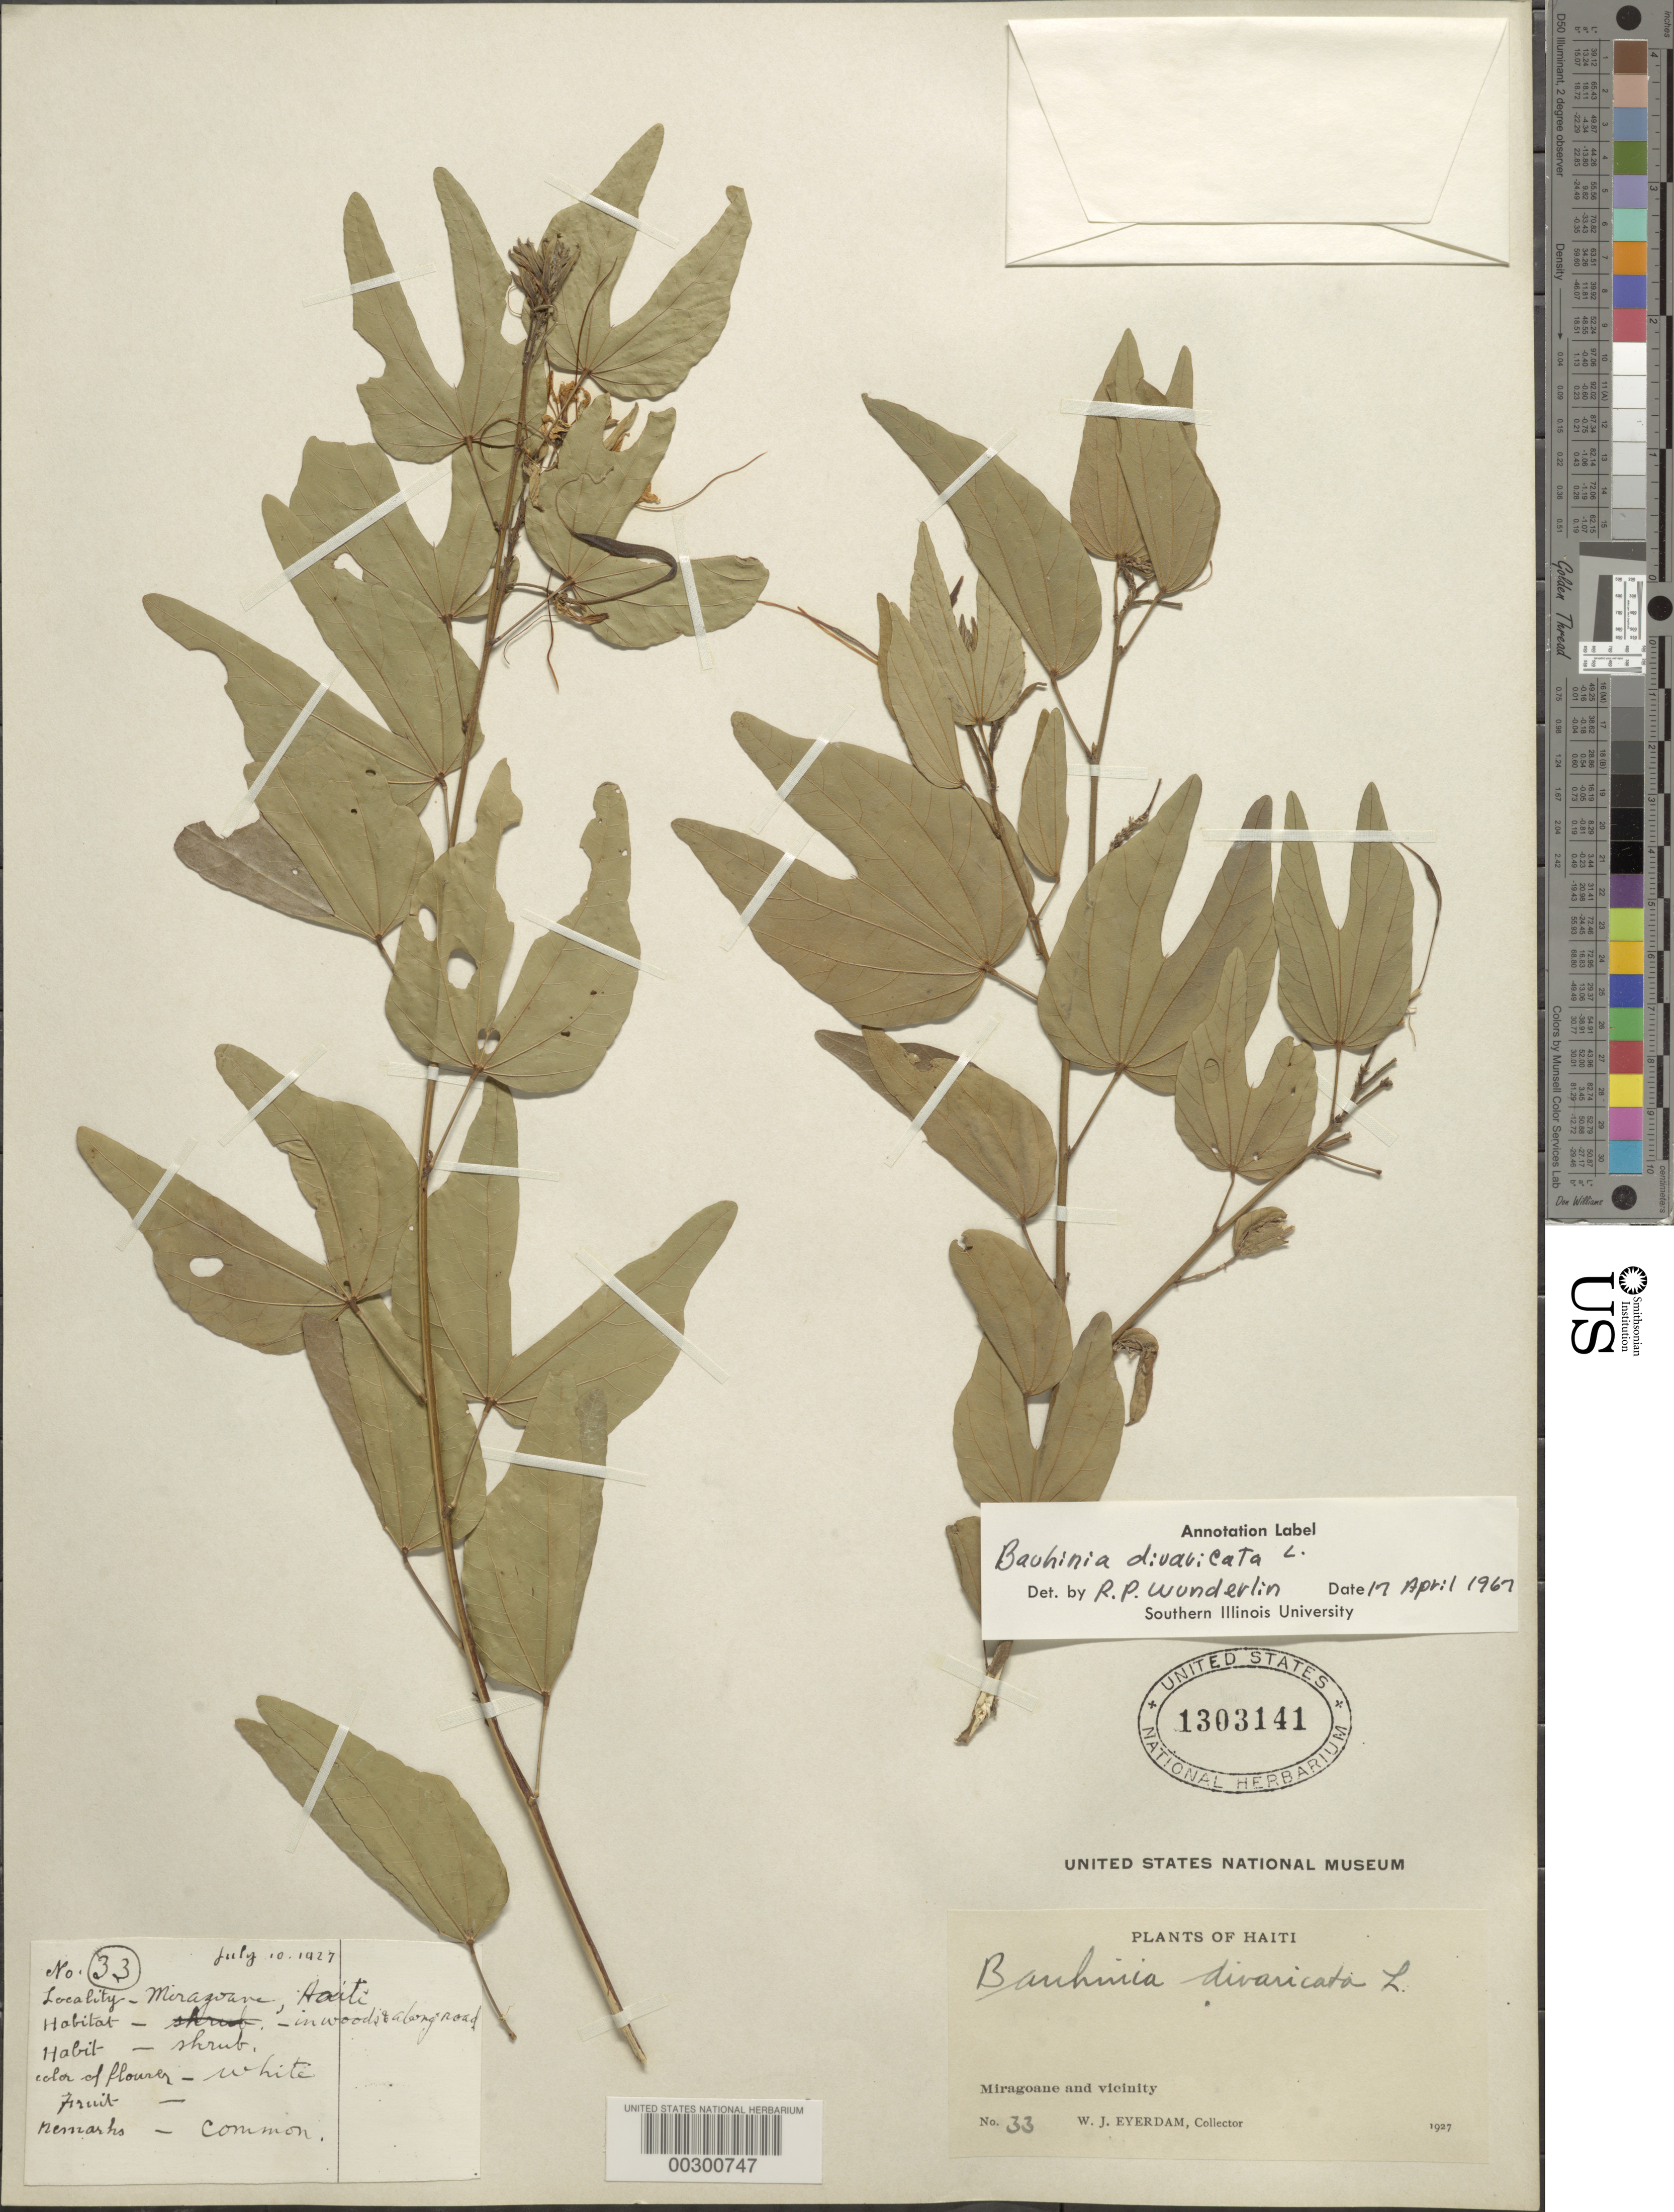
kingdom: Plantae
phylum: Tracheophyta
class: Magnoliopsida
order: Fabales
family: Fabaceae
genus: Bauhinia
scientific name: Bauhinia divaricata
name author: L.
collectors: W. J. Eyerdam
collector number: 33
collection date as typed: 1927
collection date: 1927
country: Haiti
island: Hispaniola Island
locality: Miragoane and vicinity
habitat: In woods and along road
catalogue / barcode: US 1303141